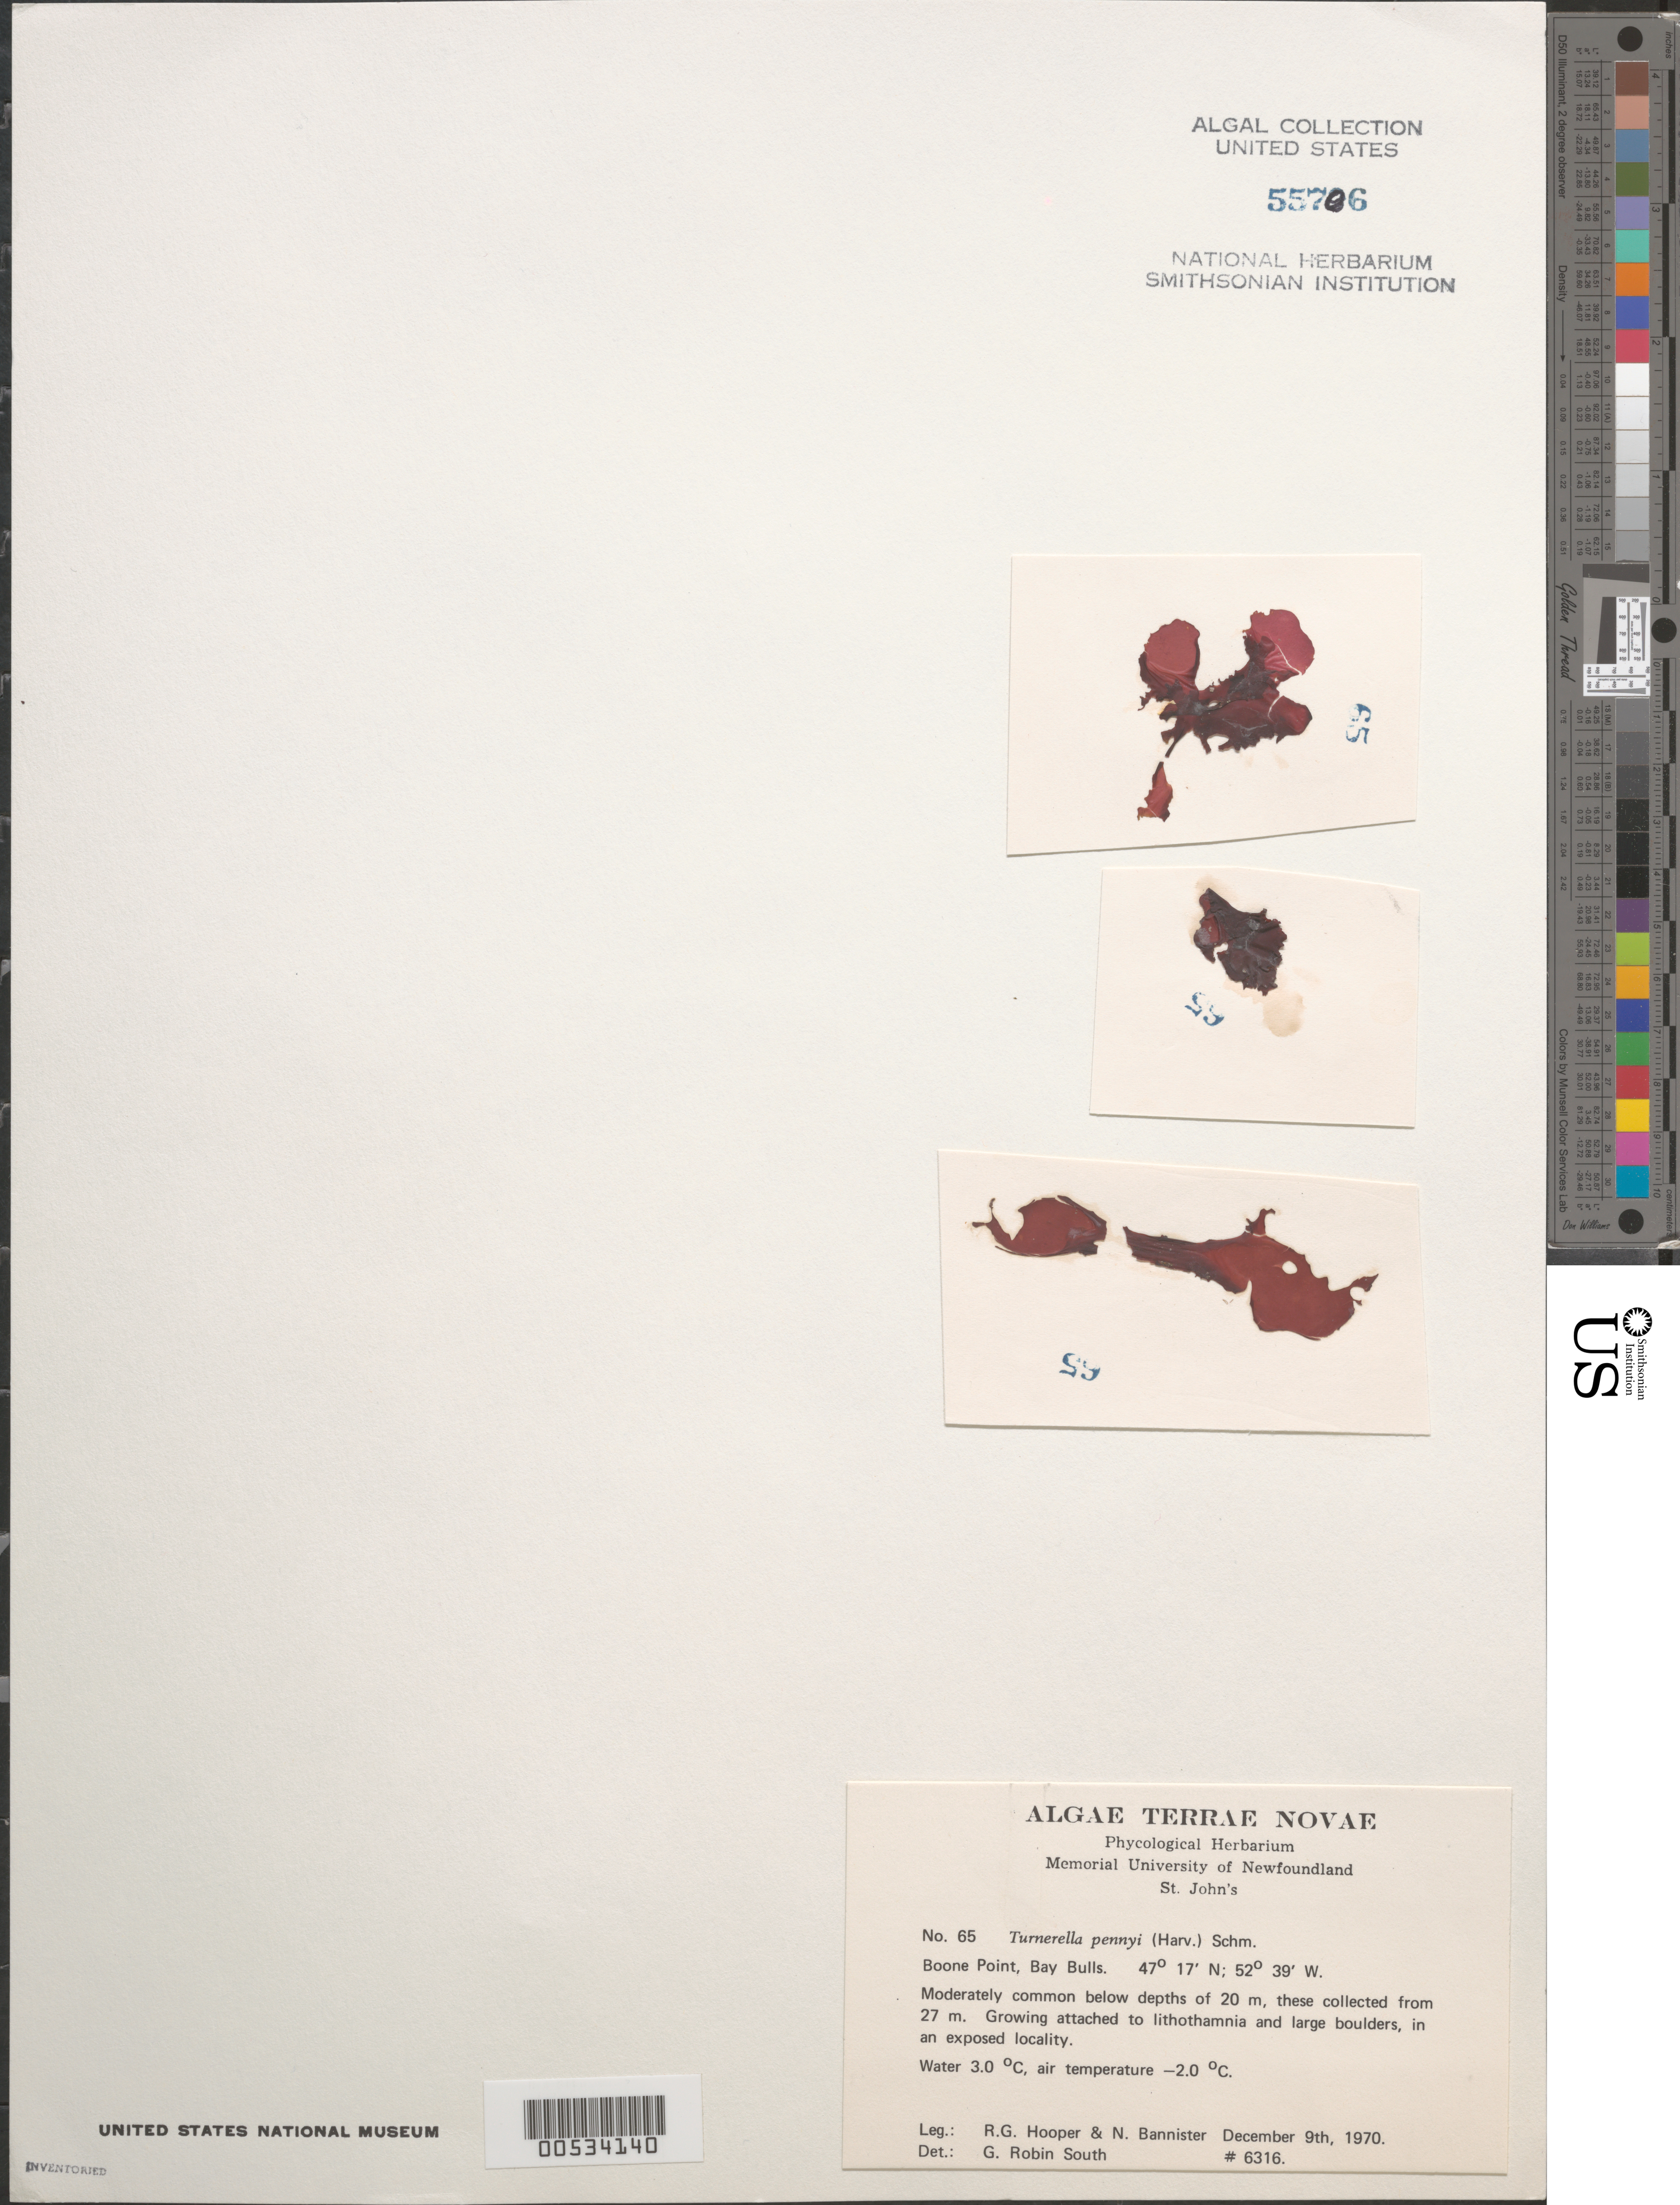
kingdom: Plantae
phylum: Rhodophyta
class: Florideophyceae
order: Gigartinales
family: Furcellariaceae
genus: Turnerella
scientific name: Turnerella pennyi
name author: (Harv.) F. Schmitz in Rosenv.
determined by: South, G. R.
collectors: R. G. Hooper & N. Bannister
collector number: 6316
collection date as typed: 09 Dec 1970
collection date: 1970-12-09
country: Canada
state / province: Newfoundland and Labrador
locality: Boone Point, Bay Bulls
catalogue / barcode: US 55706